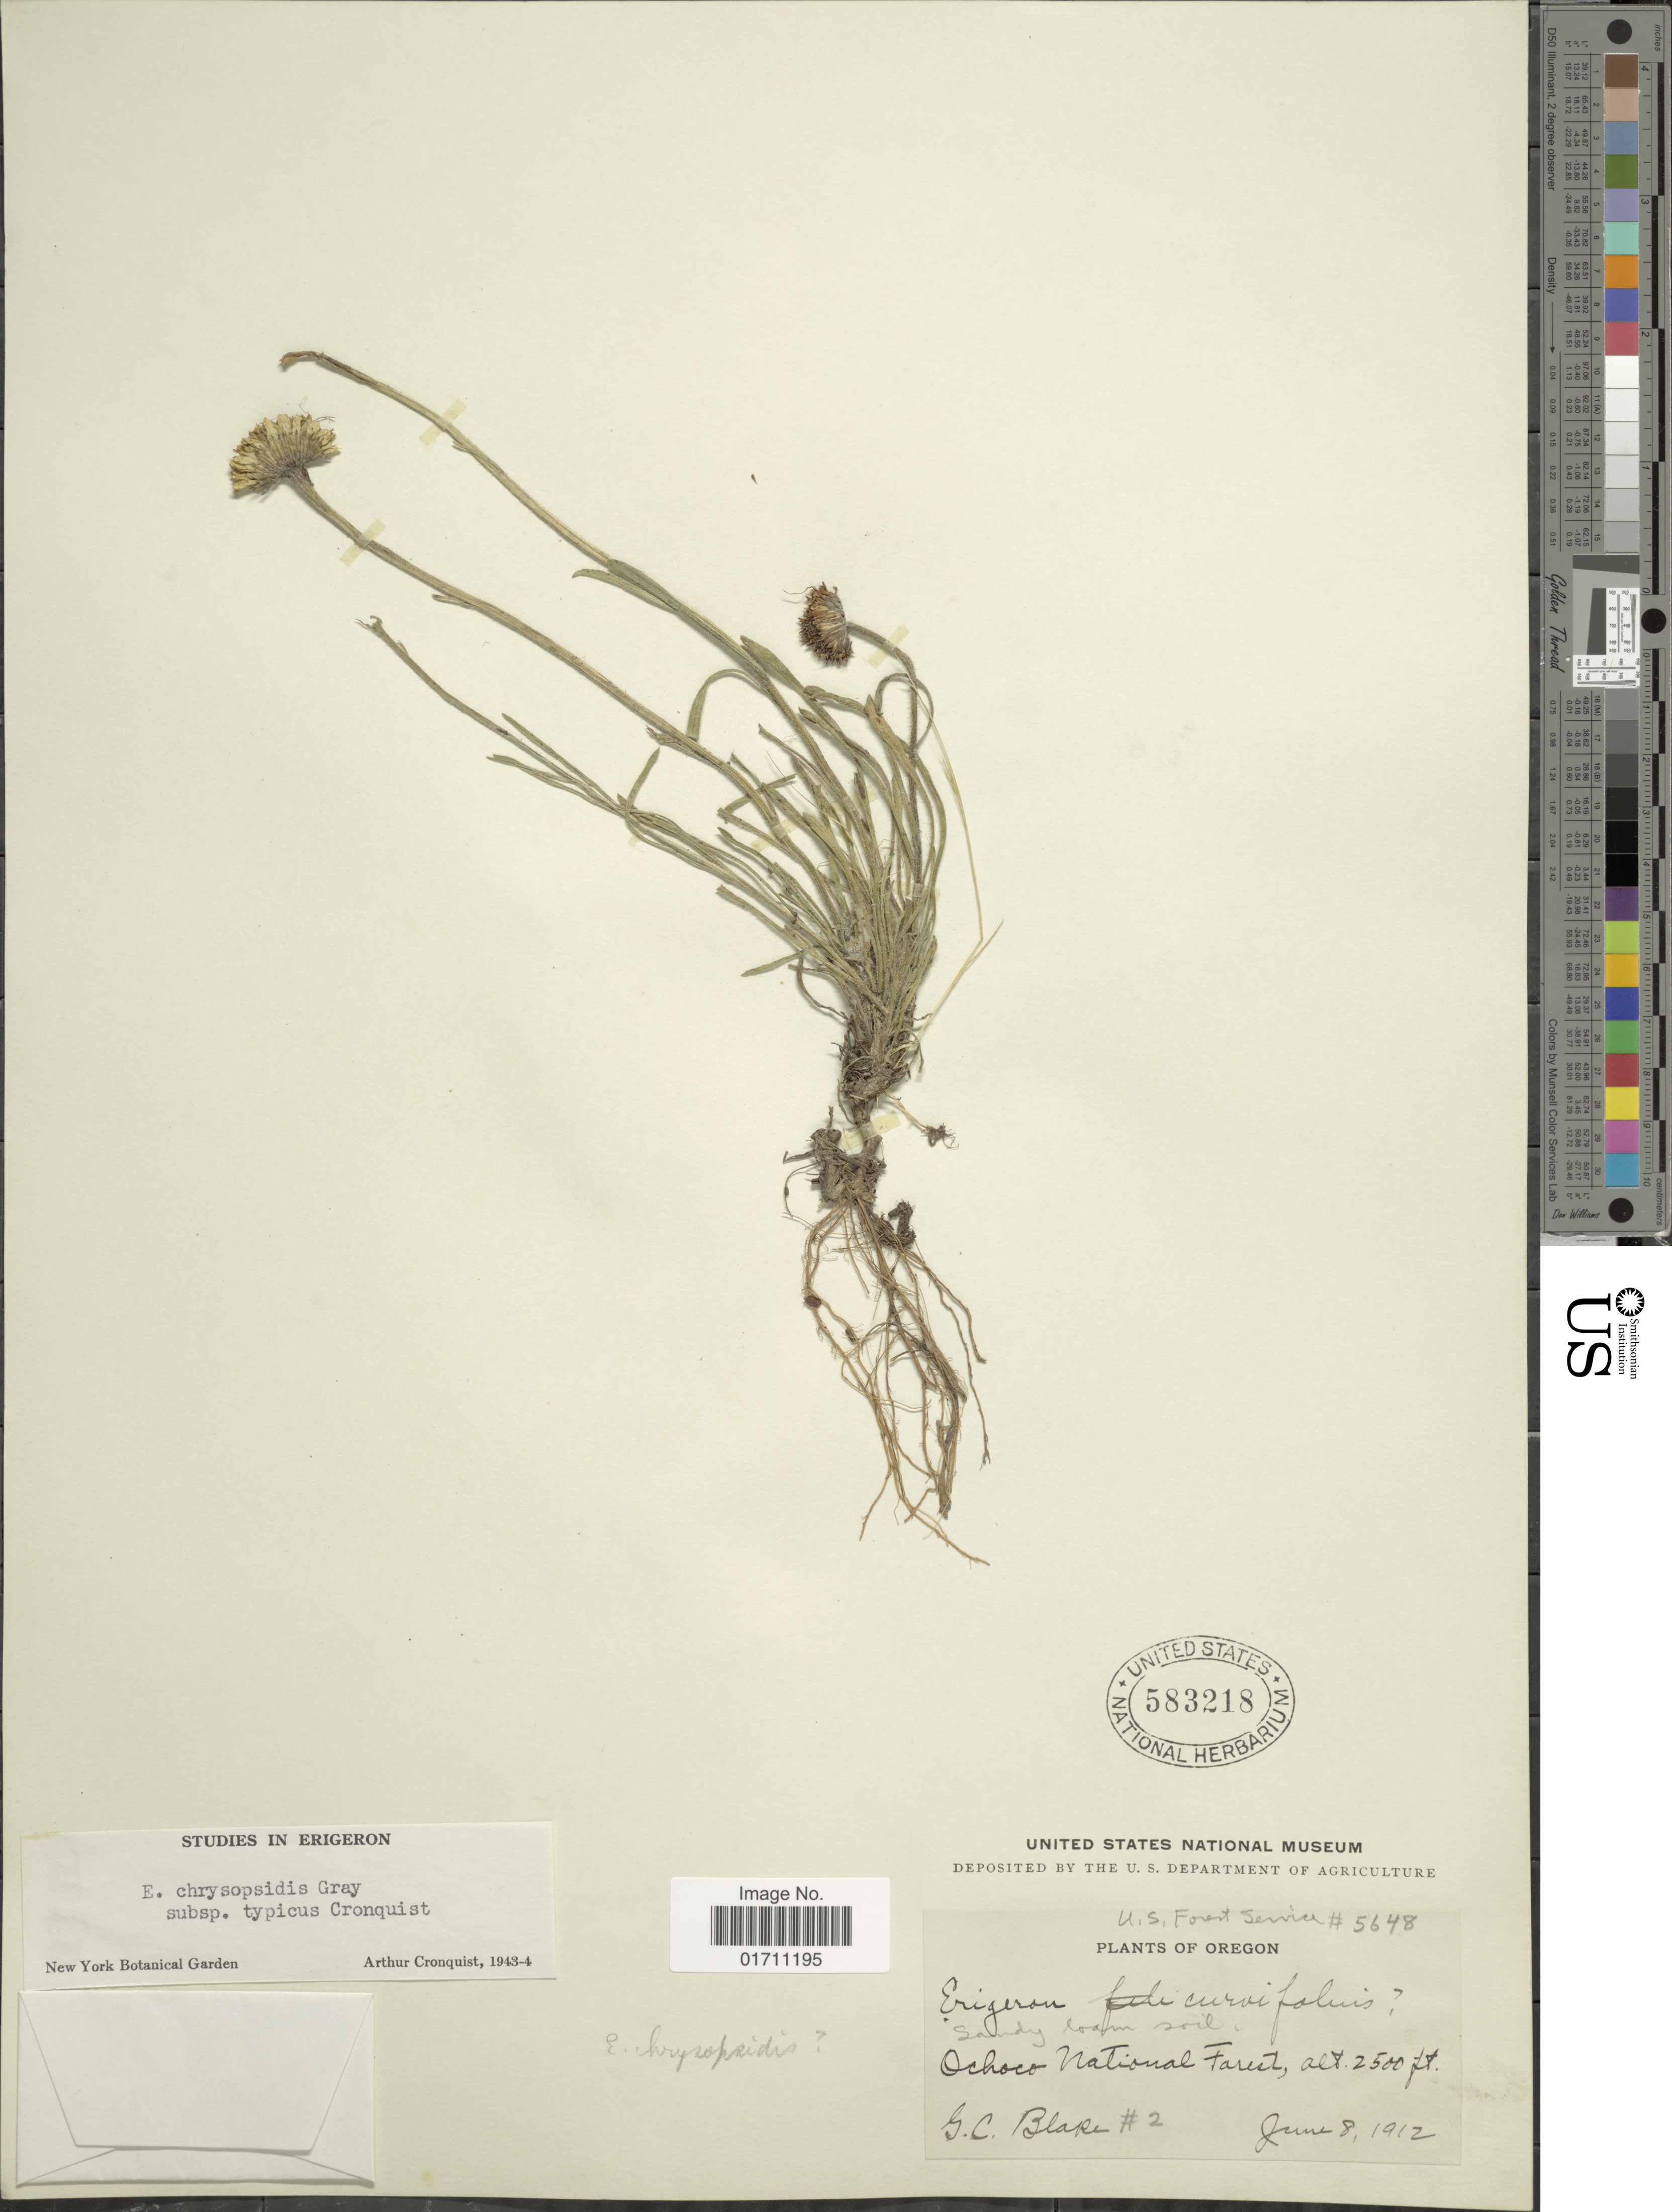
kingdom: Plantae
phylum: Tracheophyta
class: Magnoliopsida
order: Asterales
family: Asteraceae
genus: Erigeron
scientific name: Erigeron chrysopsidis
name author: A. Gray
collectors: G. Blake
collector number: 2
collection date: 1912-06-08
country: United States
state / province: Oregon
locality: Sandy loam soil, Ochoco National Forest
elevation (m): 762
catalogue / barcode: US 583218